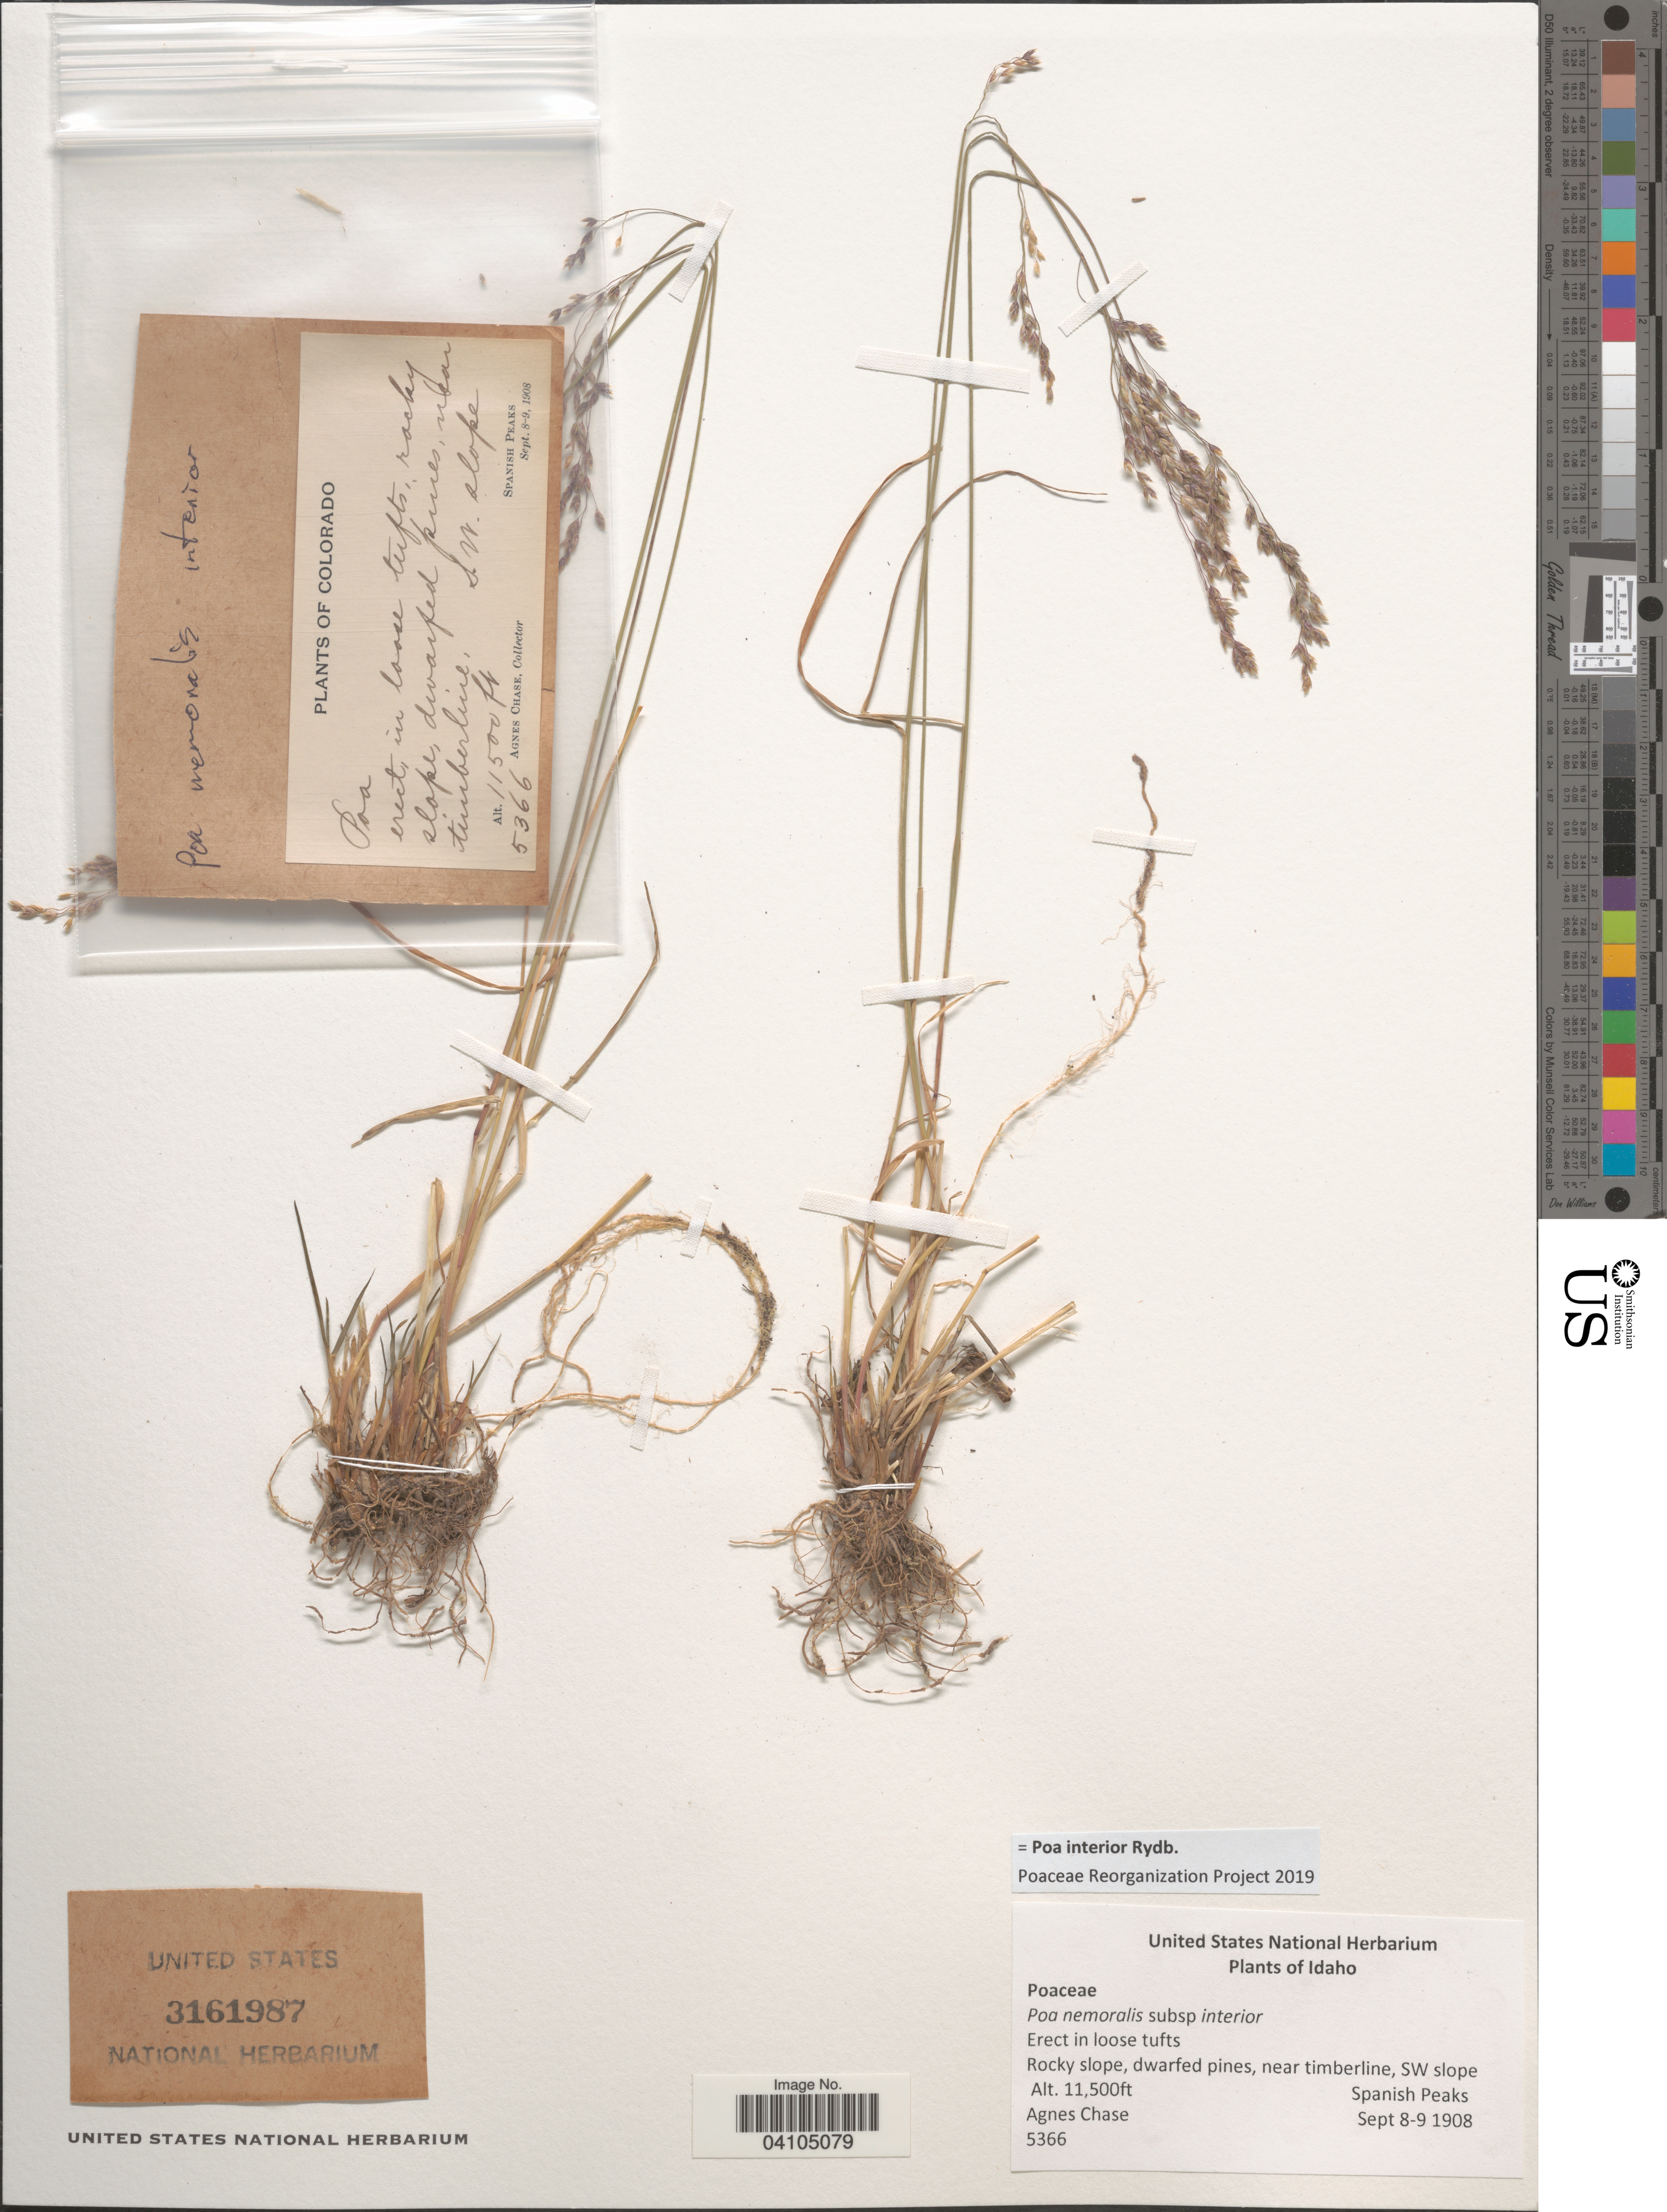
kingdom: Plantae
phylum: Tracheophyta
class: Liliopsida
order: Poales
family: Poaceae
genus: Poa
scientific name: Poa interior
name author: Rydb.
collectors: A. Chase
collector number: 5366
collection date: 1908-09-08/1908-09-09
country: United States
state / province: Idaho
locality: Rocky slope, dwarfed pines, near timberline, SW slope Spanish Peaks.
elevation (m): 3505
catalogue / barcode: US 3161987